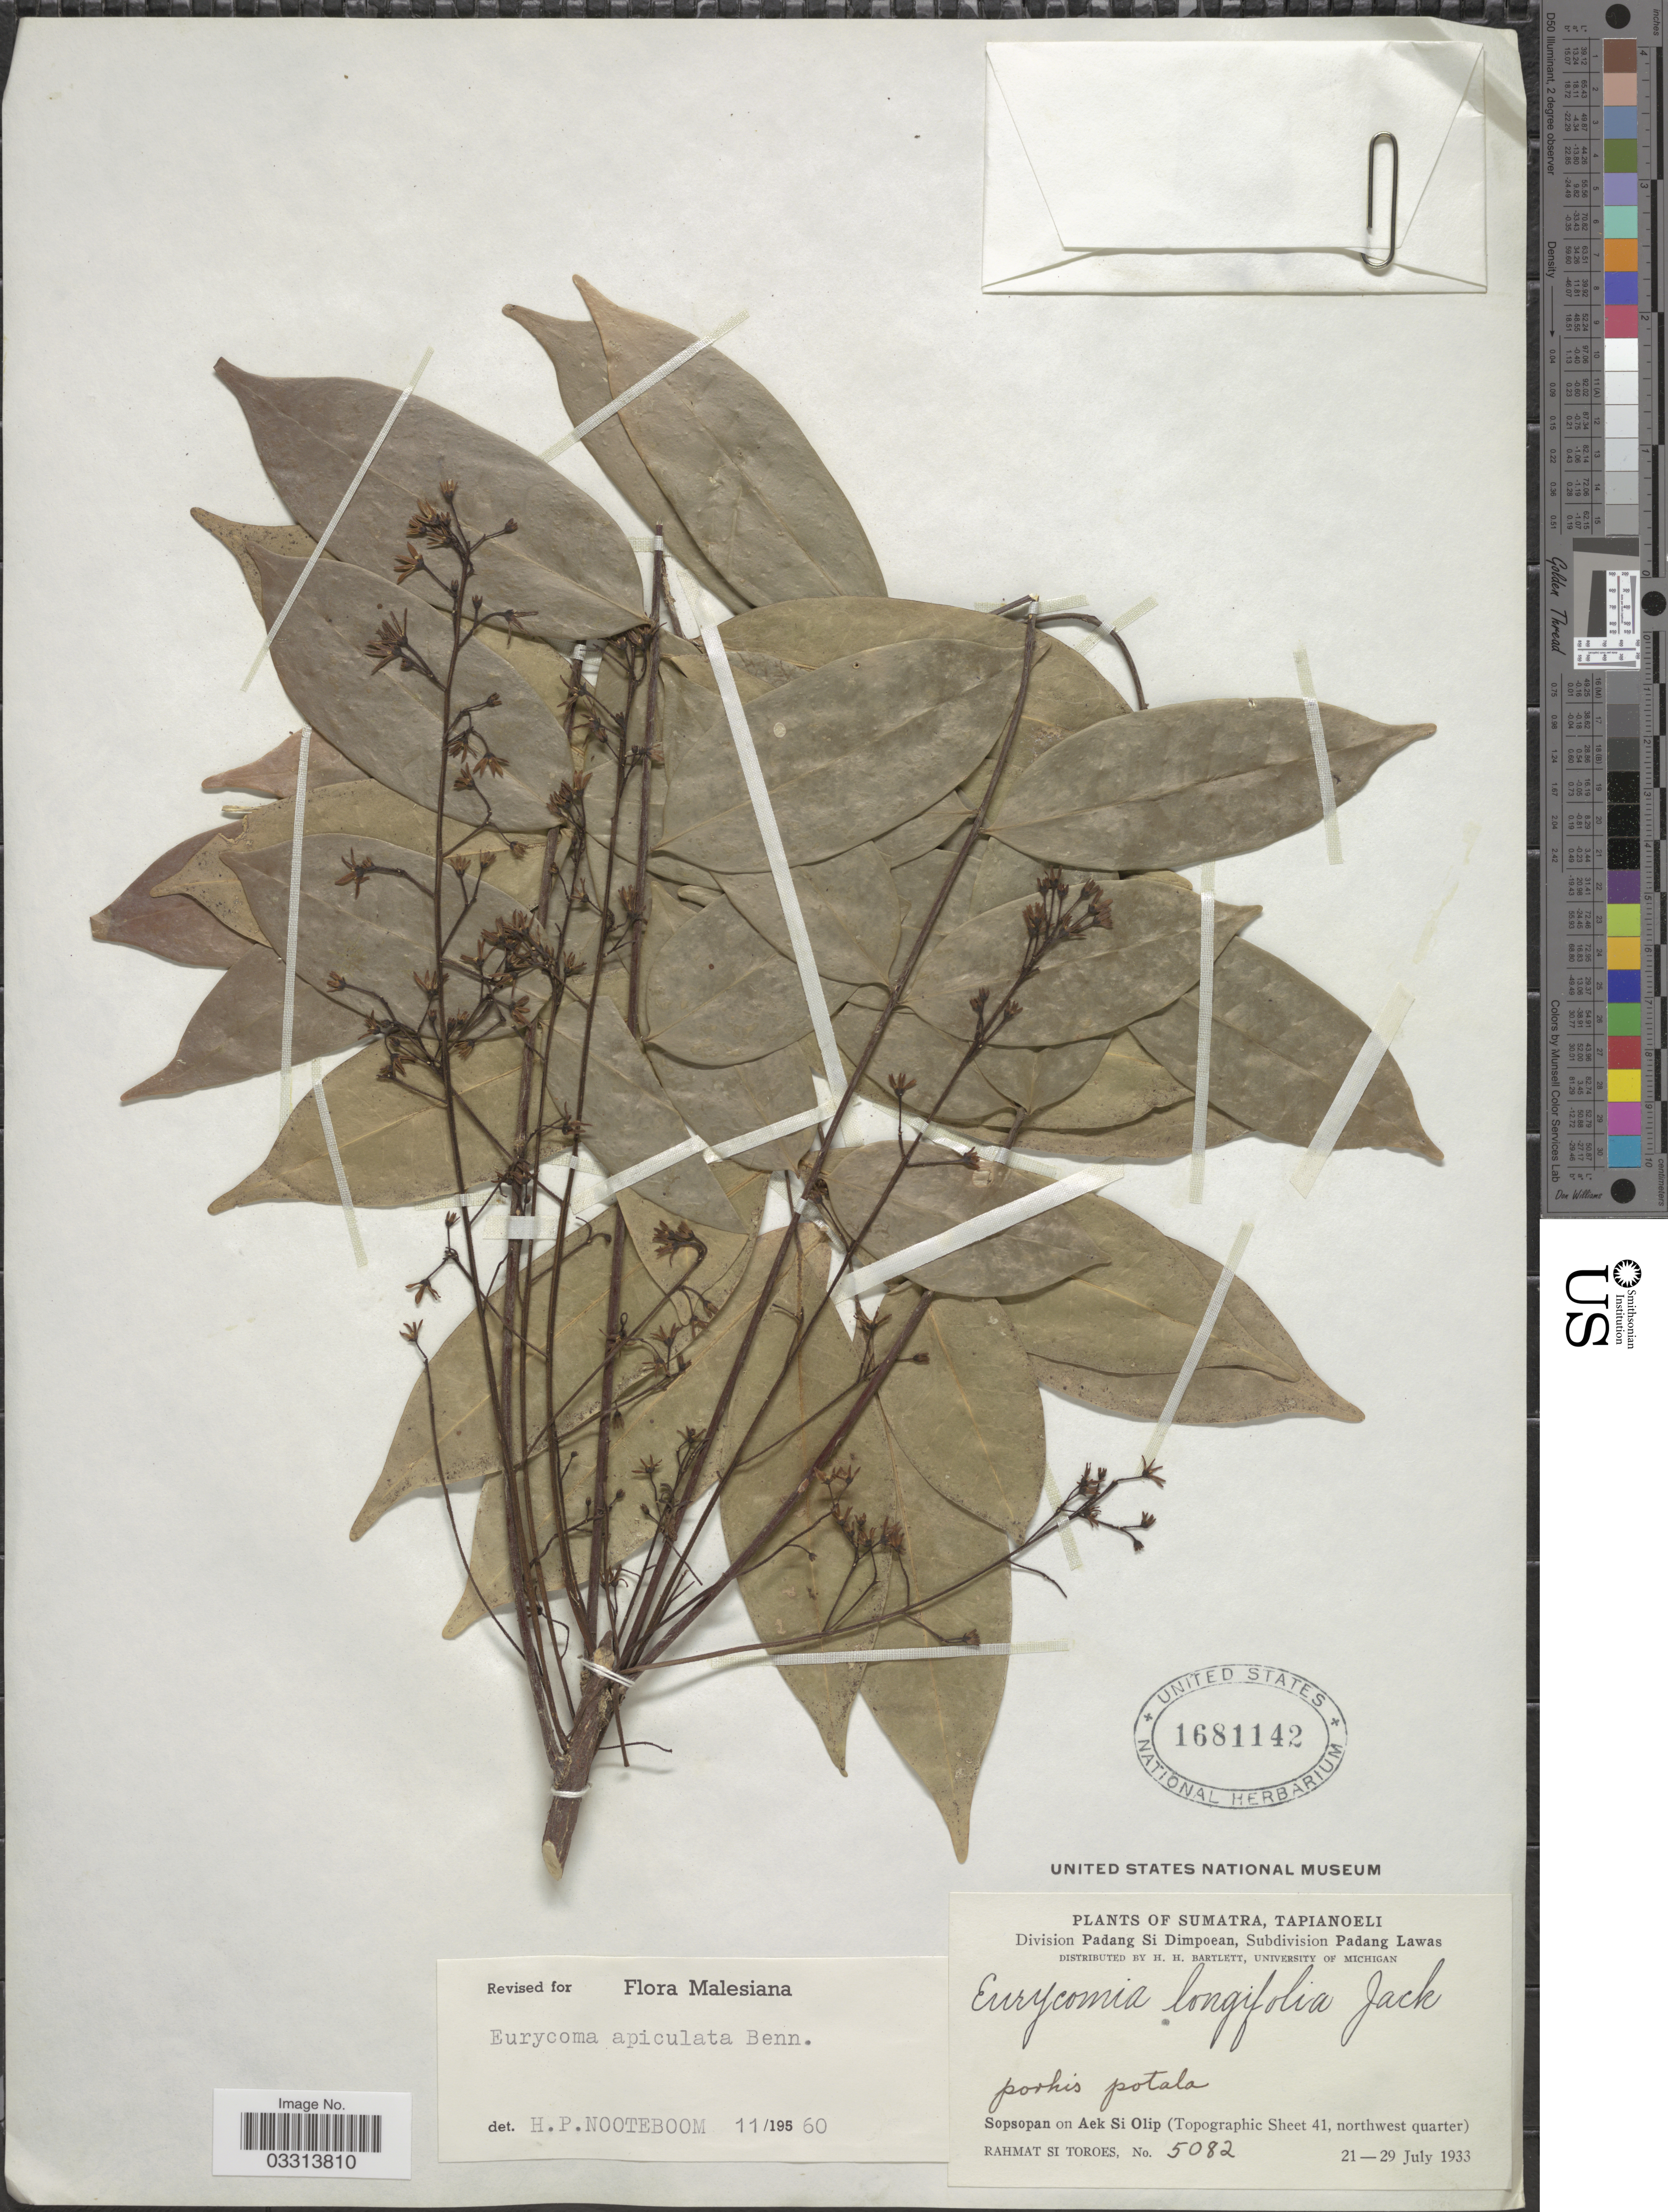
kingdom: Plantae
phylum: Tracheophyta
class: Magnoliopsida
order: Sapindales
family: Simaroubaceae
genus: Eurycoma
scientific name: Eurycoma apiculata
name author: A.W. Benn.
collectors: Rahmat Si Boeea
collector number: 5082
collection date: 1933-07-21/1933-07-29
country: Indonesia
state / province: Sumatra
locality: Tapianoeli, Division Padang Si Dimpoean, Subdivision Padang Lawas, Sopsopan on Aek Si Olip (Topographic Sheet 41, northwest quarter).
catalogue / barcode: US 1681142